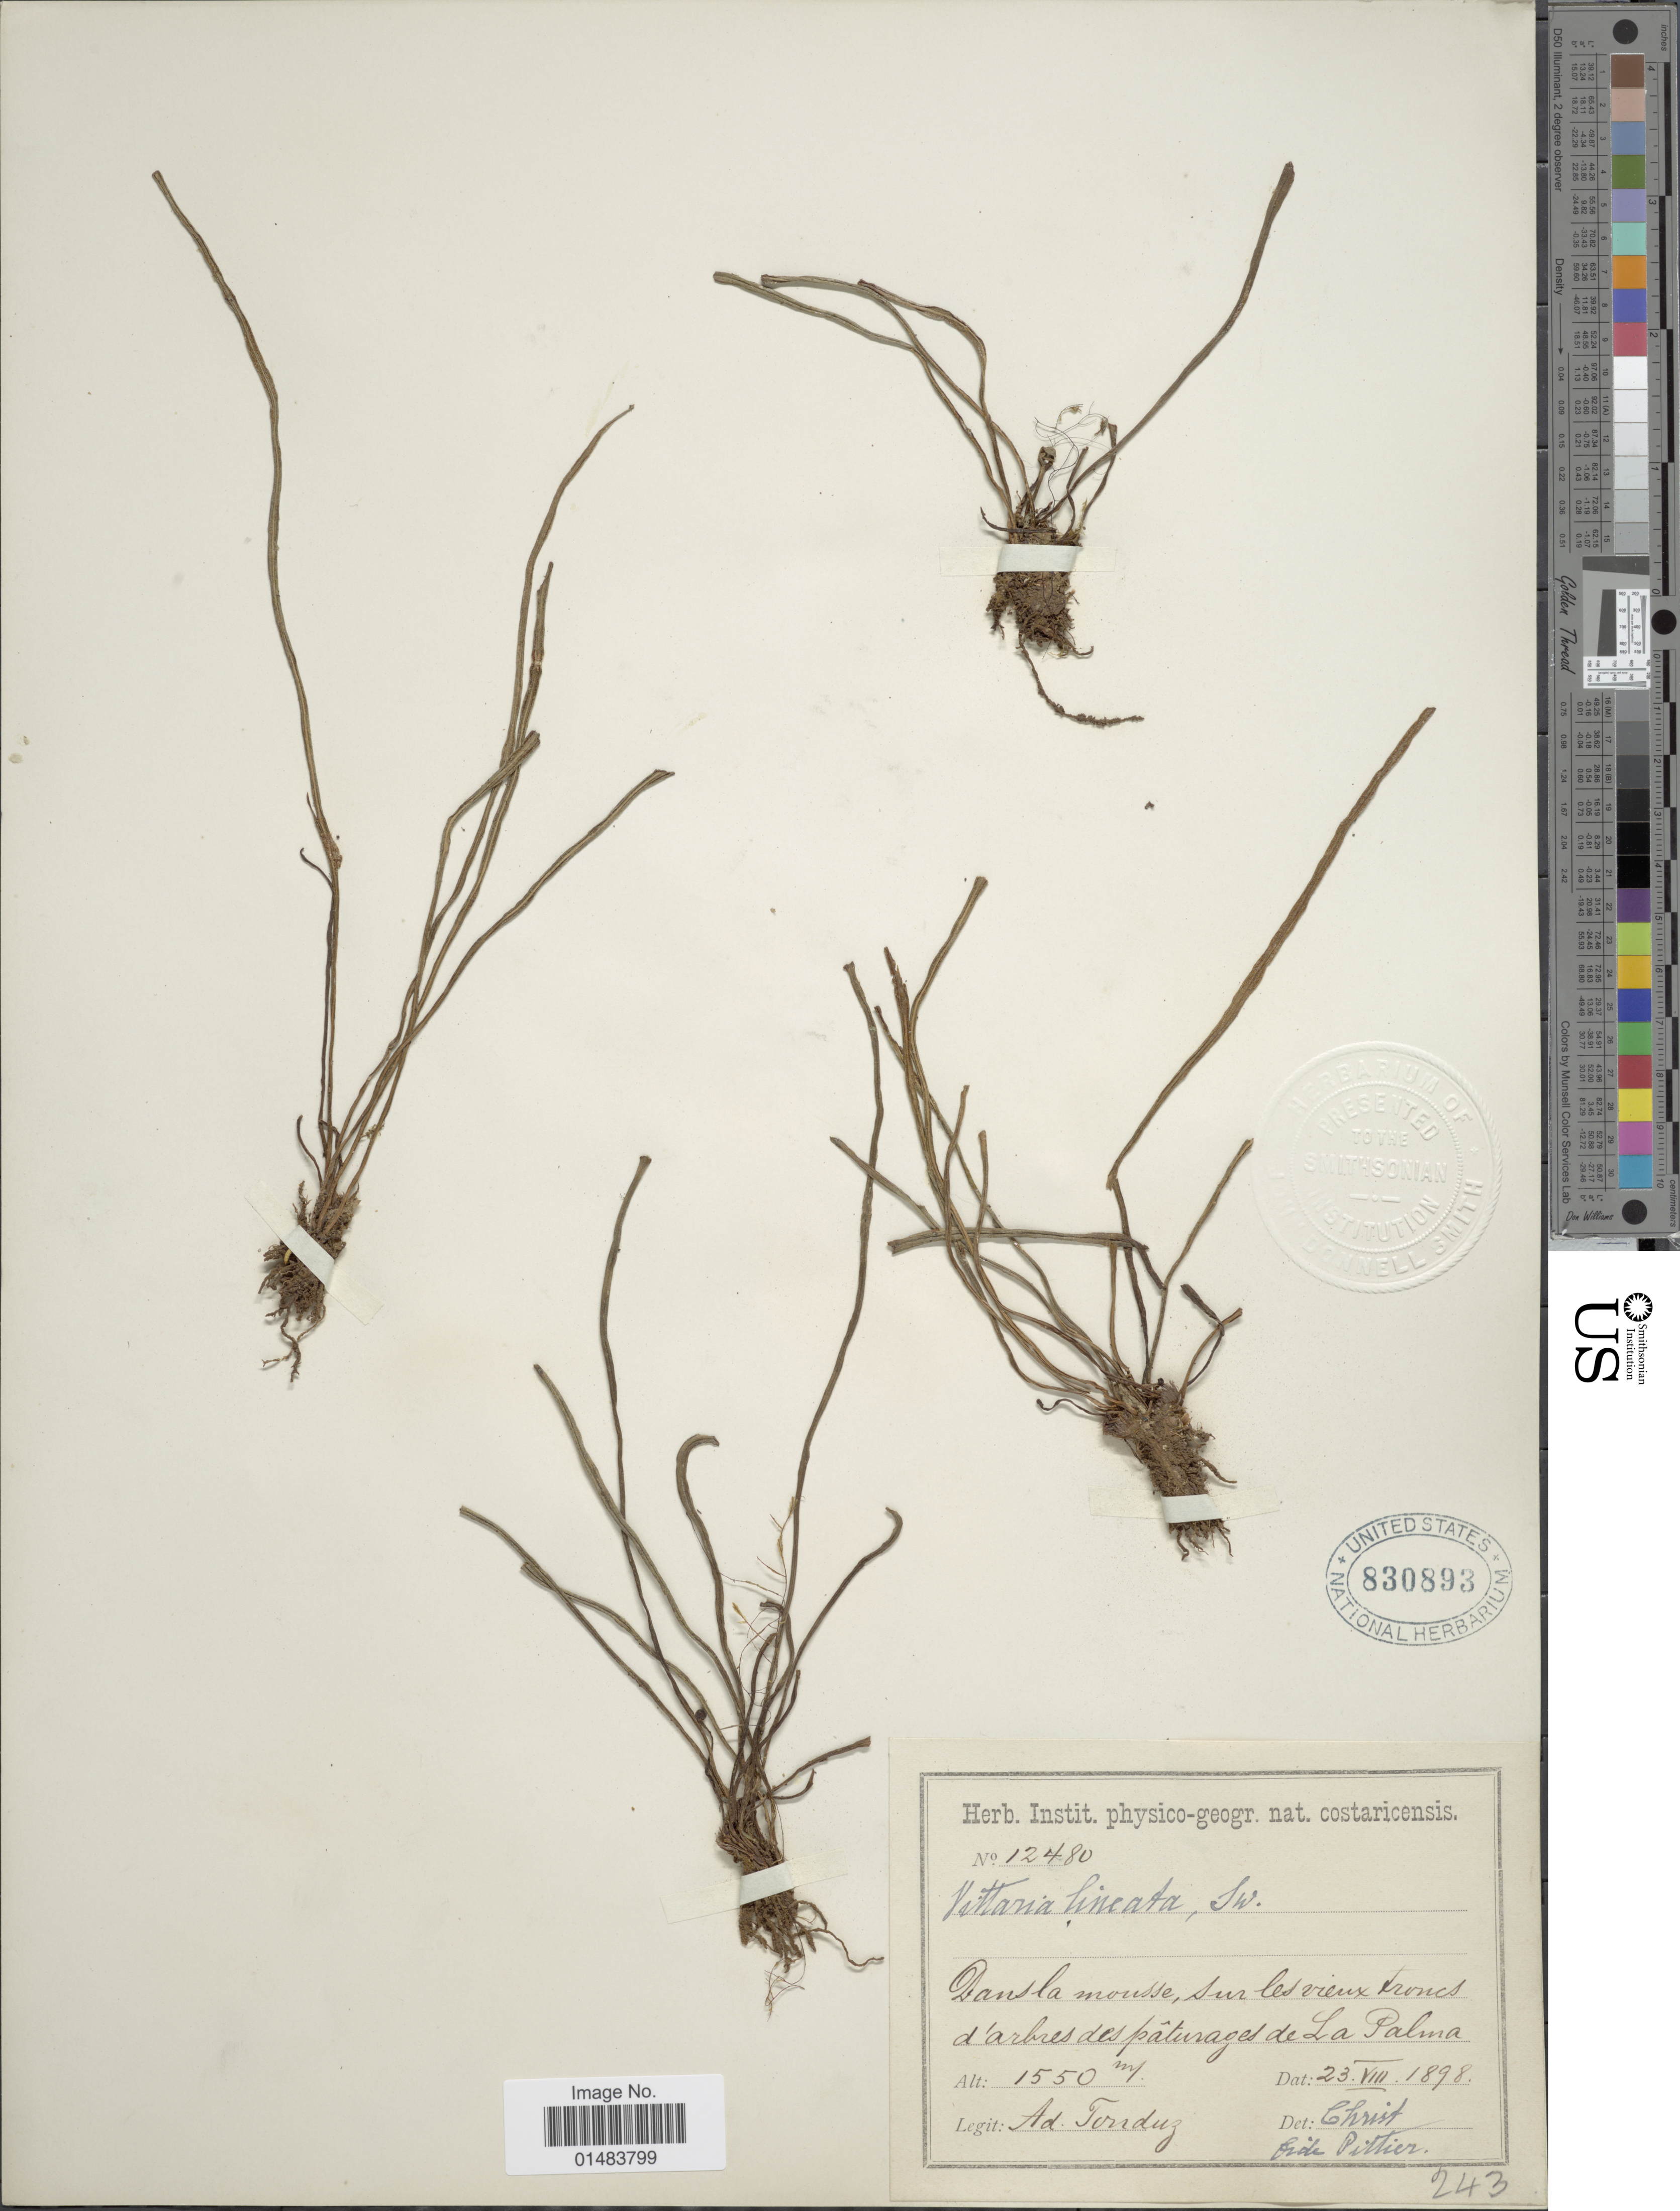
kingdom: Plantae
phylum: Tracheophyta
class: Polypodiopsida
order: Polypodiales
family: Pteridaceae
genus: Vittaria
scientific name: Vittaria lineata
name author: (L.) Sm.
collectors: A. Tonduz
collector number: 12480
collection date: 1898-08-23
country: Costa Rica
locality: Dans la mousse, sur les vieux troncs d'árbres des paturages de La Palma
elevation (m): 1550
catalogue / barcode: US 830893